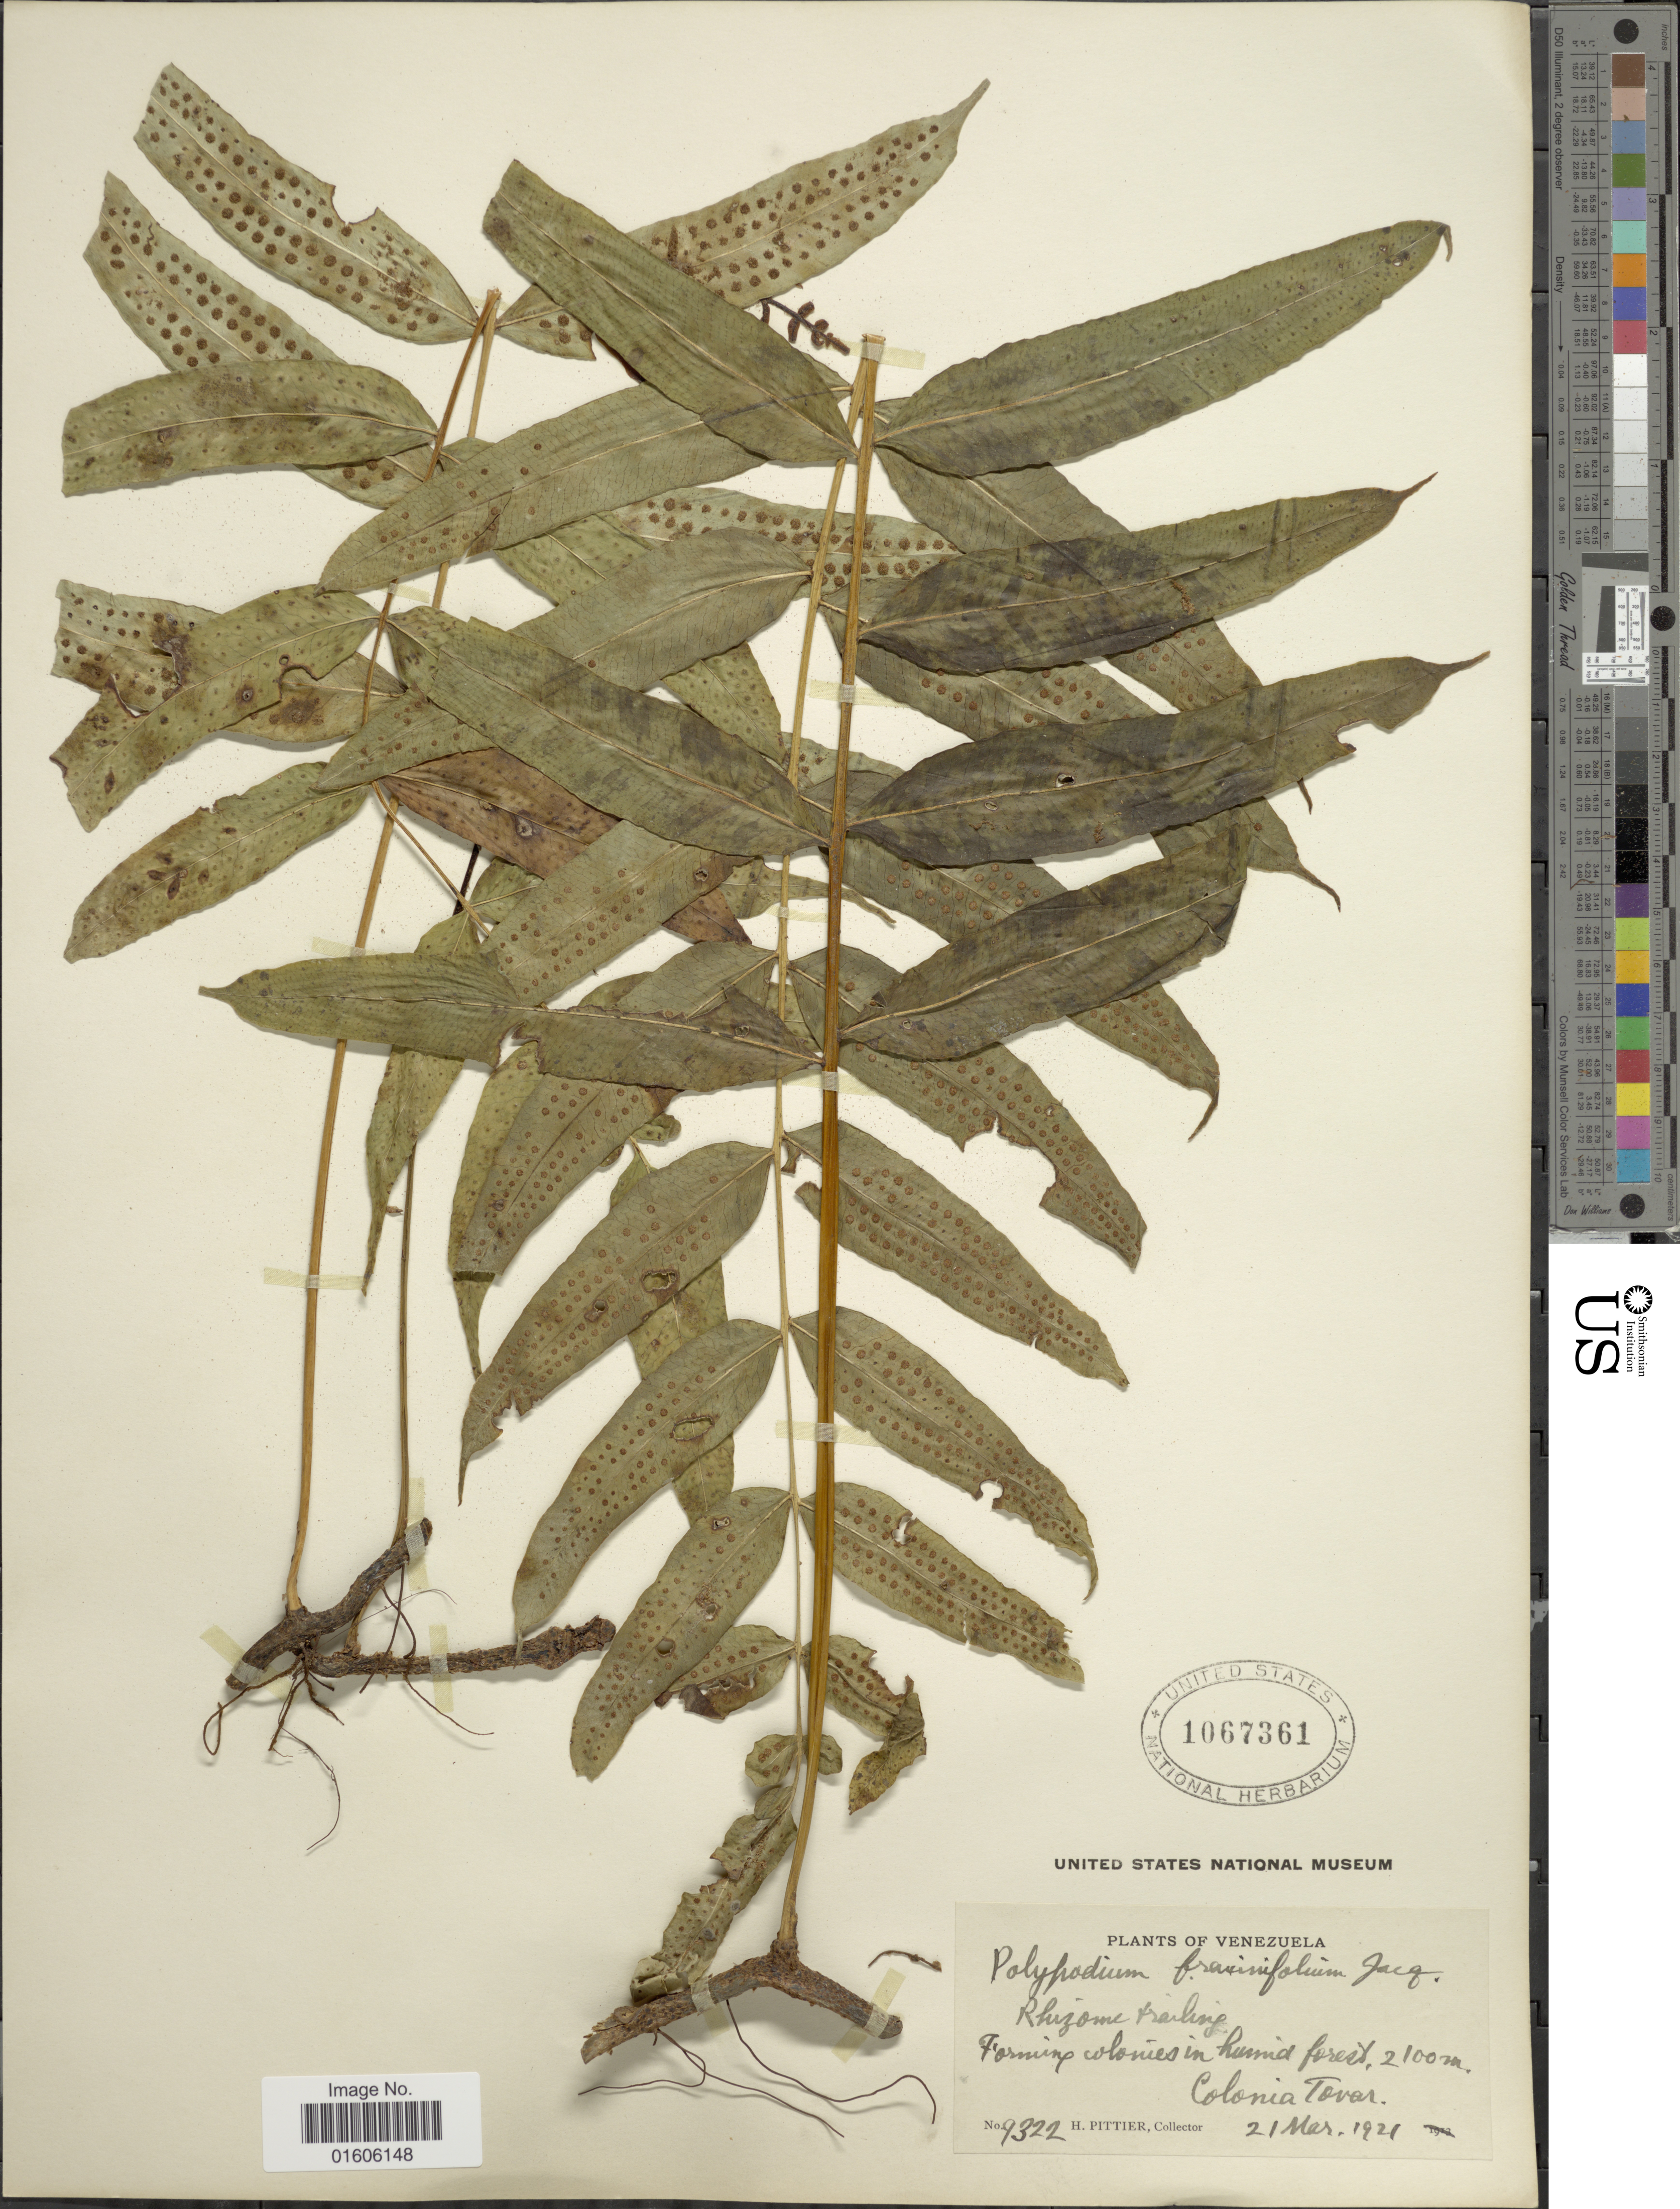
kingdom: Plantae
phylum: Tracheophyta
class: Polypodiopsida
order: Polypodiales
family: Polypodiaceae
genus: Serpocaulon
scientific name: Serpocaulon fraxinifolium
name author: (Jacq.) A.R. Sm.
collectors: H. F. Pittier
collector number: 9322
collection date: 1921-03-21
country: Venezuela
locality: Forming colonies in humid forest, Colonia Tovar.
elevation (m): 2100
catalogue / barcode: US 1067361